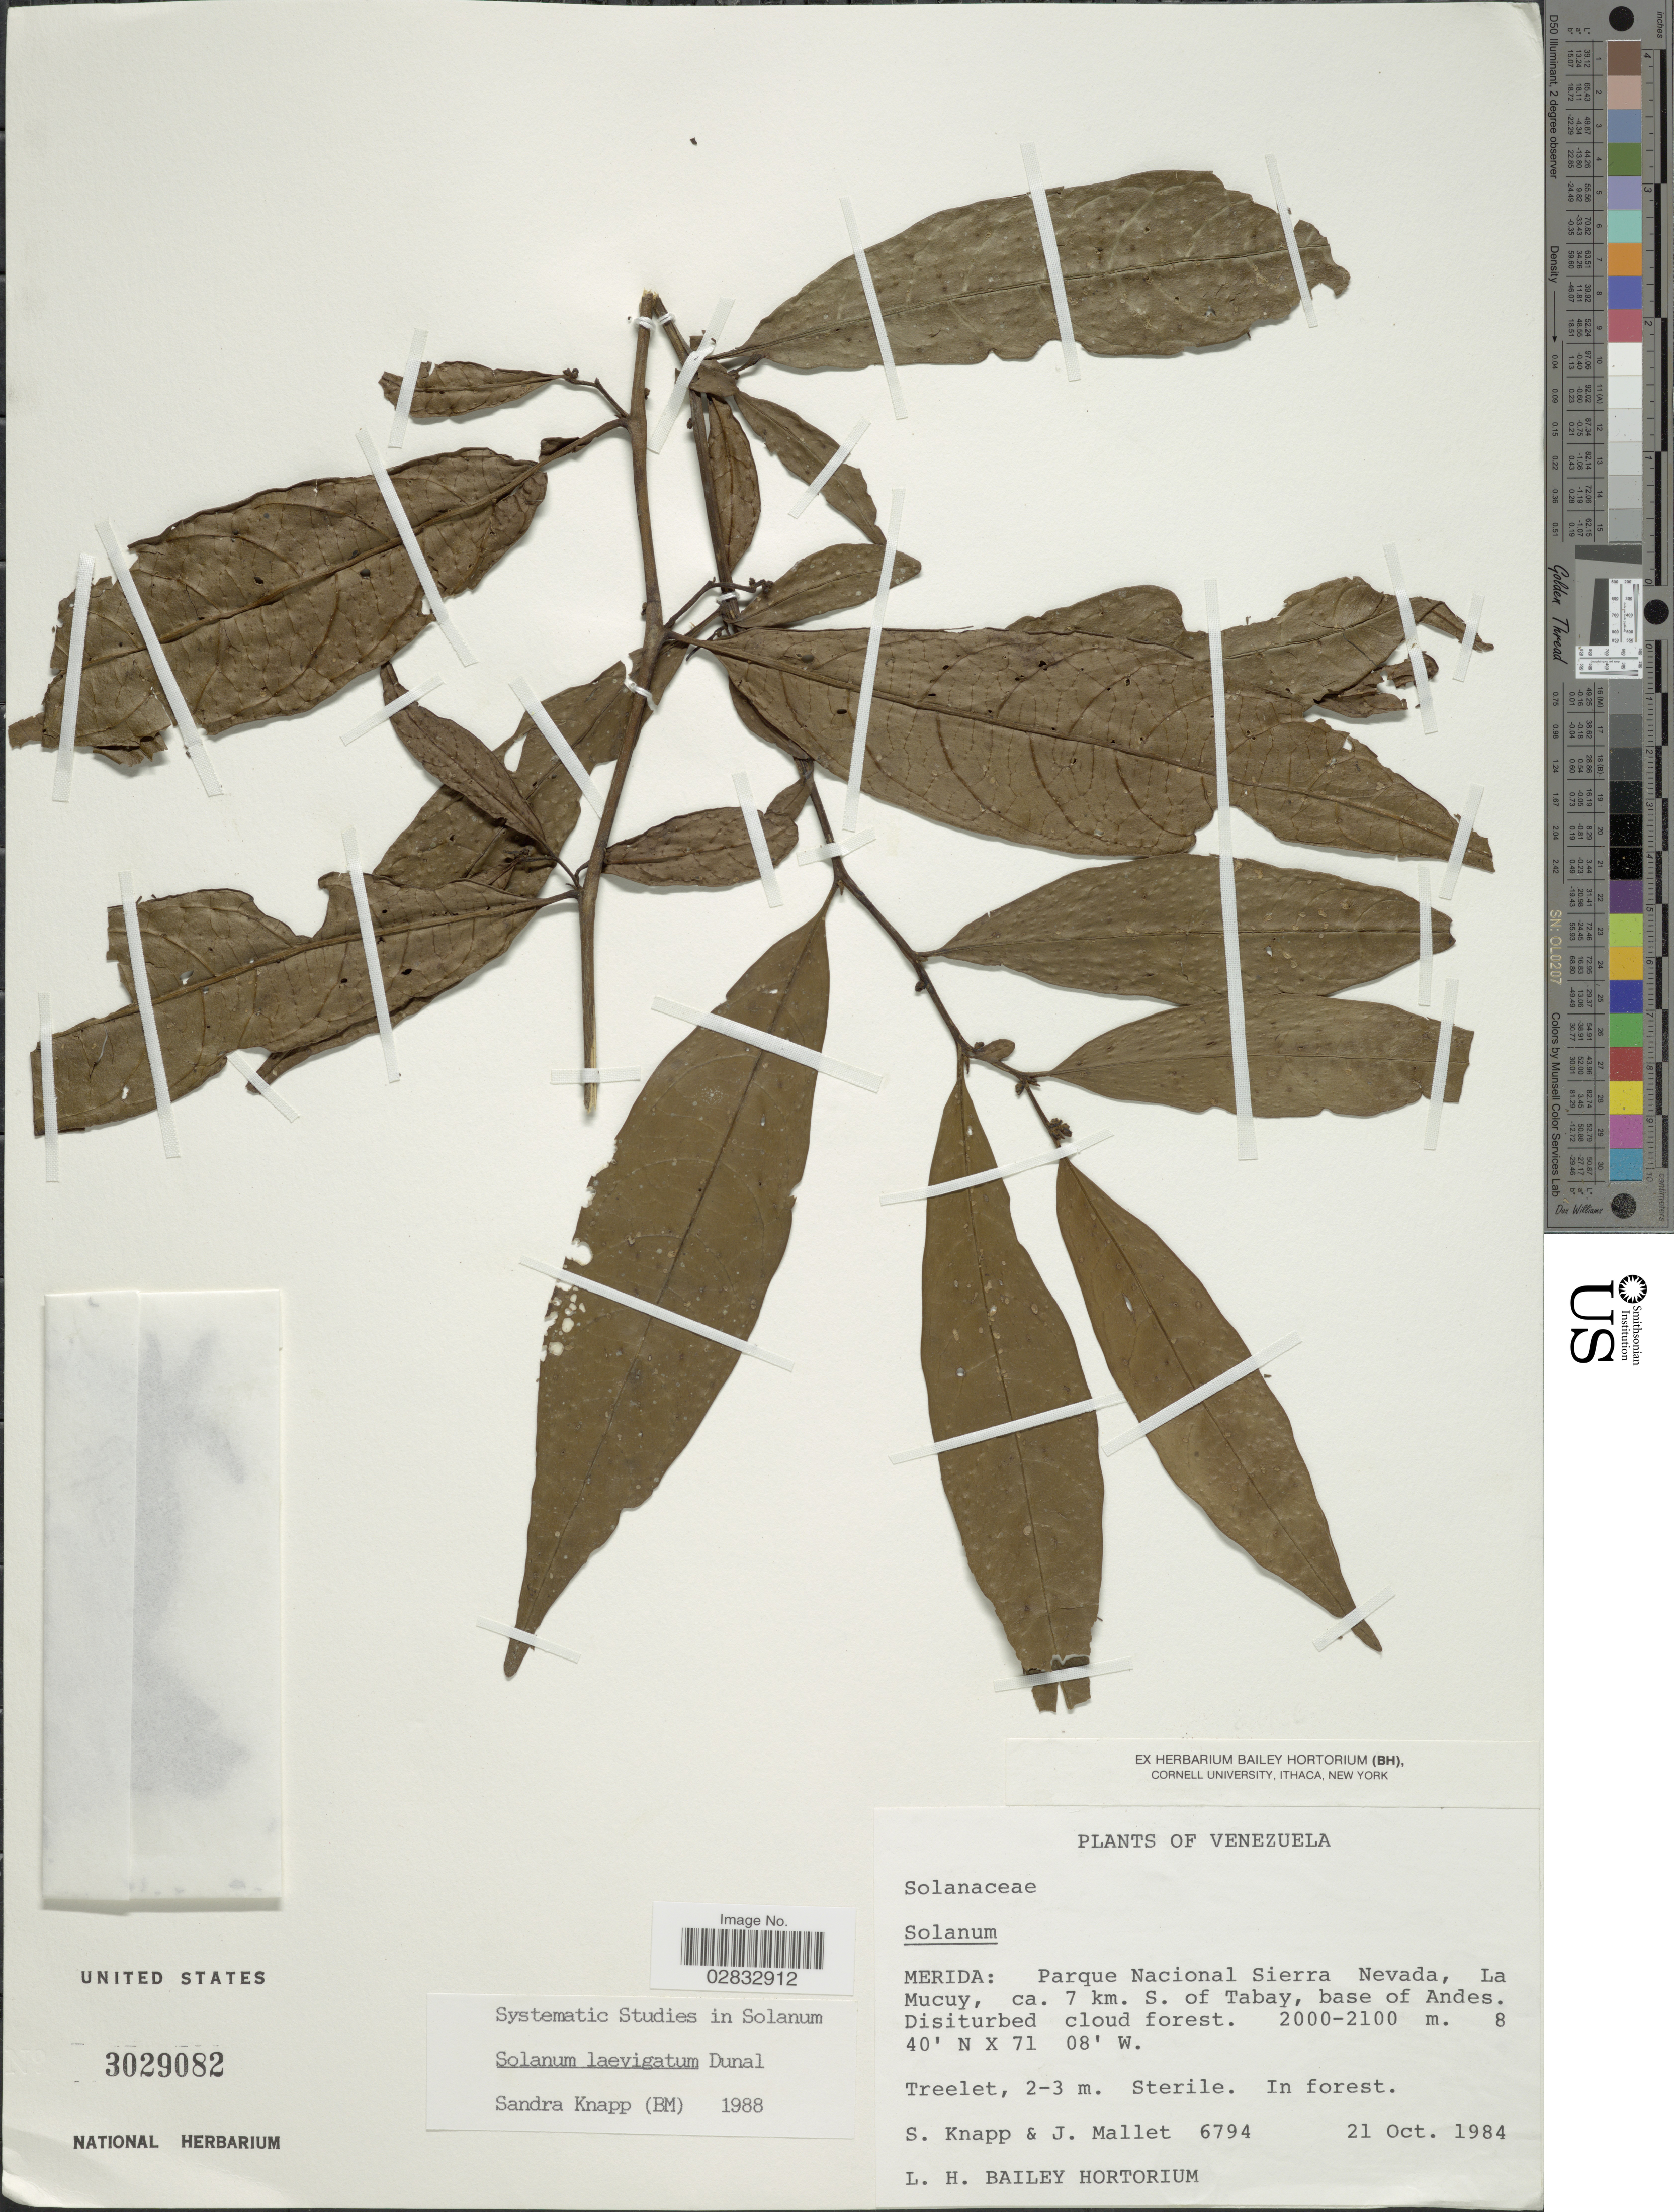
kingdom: Plantae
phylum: Tracheophyta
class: Magnoliopsida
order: Solanales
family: Solanaceae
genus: Solanum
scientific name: Solanum cornifolium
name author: Dunal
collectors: S. Knapp & J. Mallet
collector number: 6794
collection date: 1984-10-21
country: Venezuela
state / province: Mérida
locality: Parque Nacional Sierra Nevada, La Mucuy, ca. 7 km. S. of Tabay, base of Andes.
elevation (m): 2000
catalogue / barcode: US 3029082